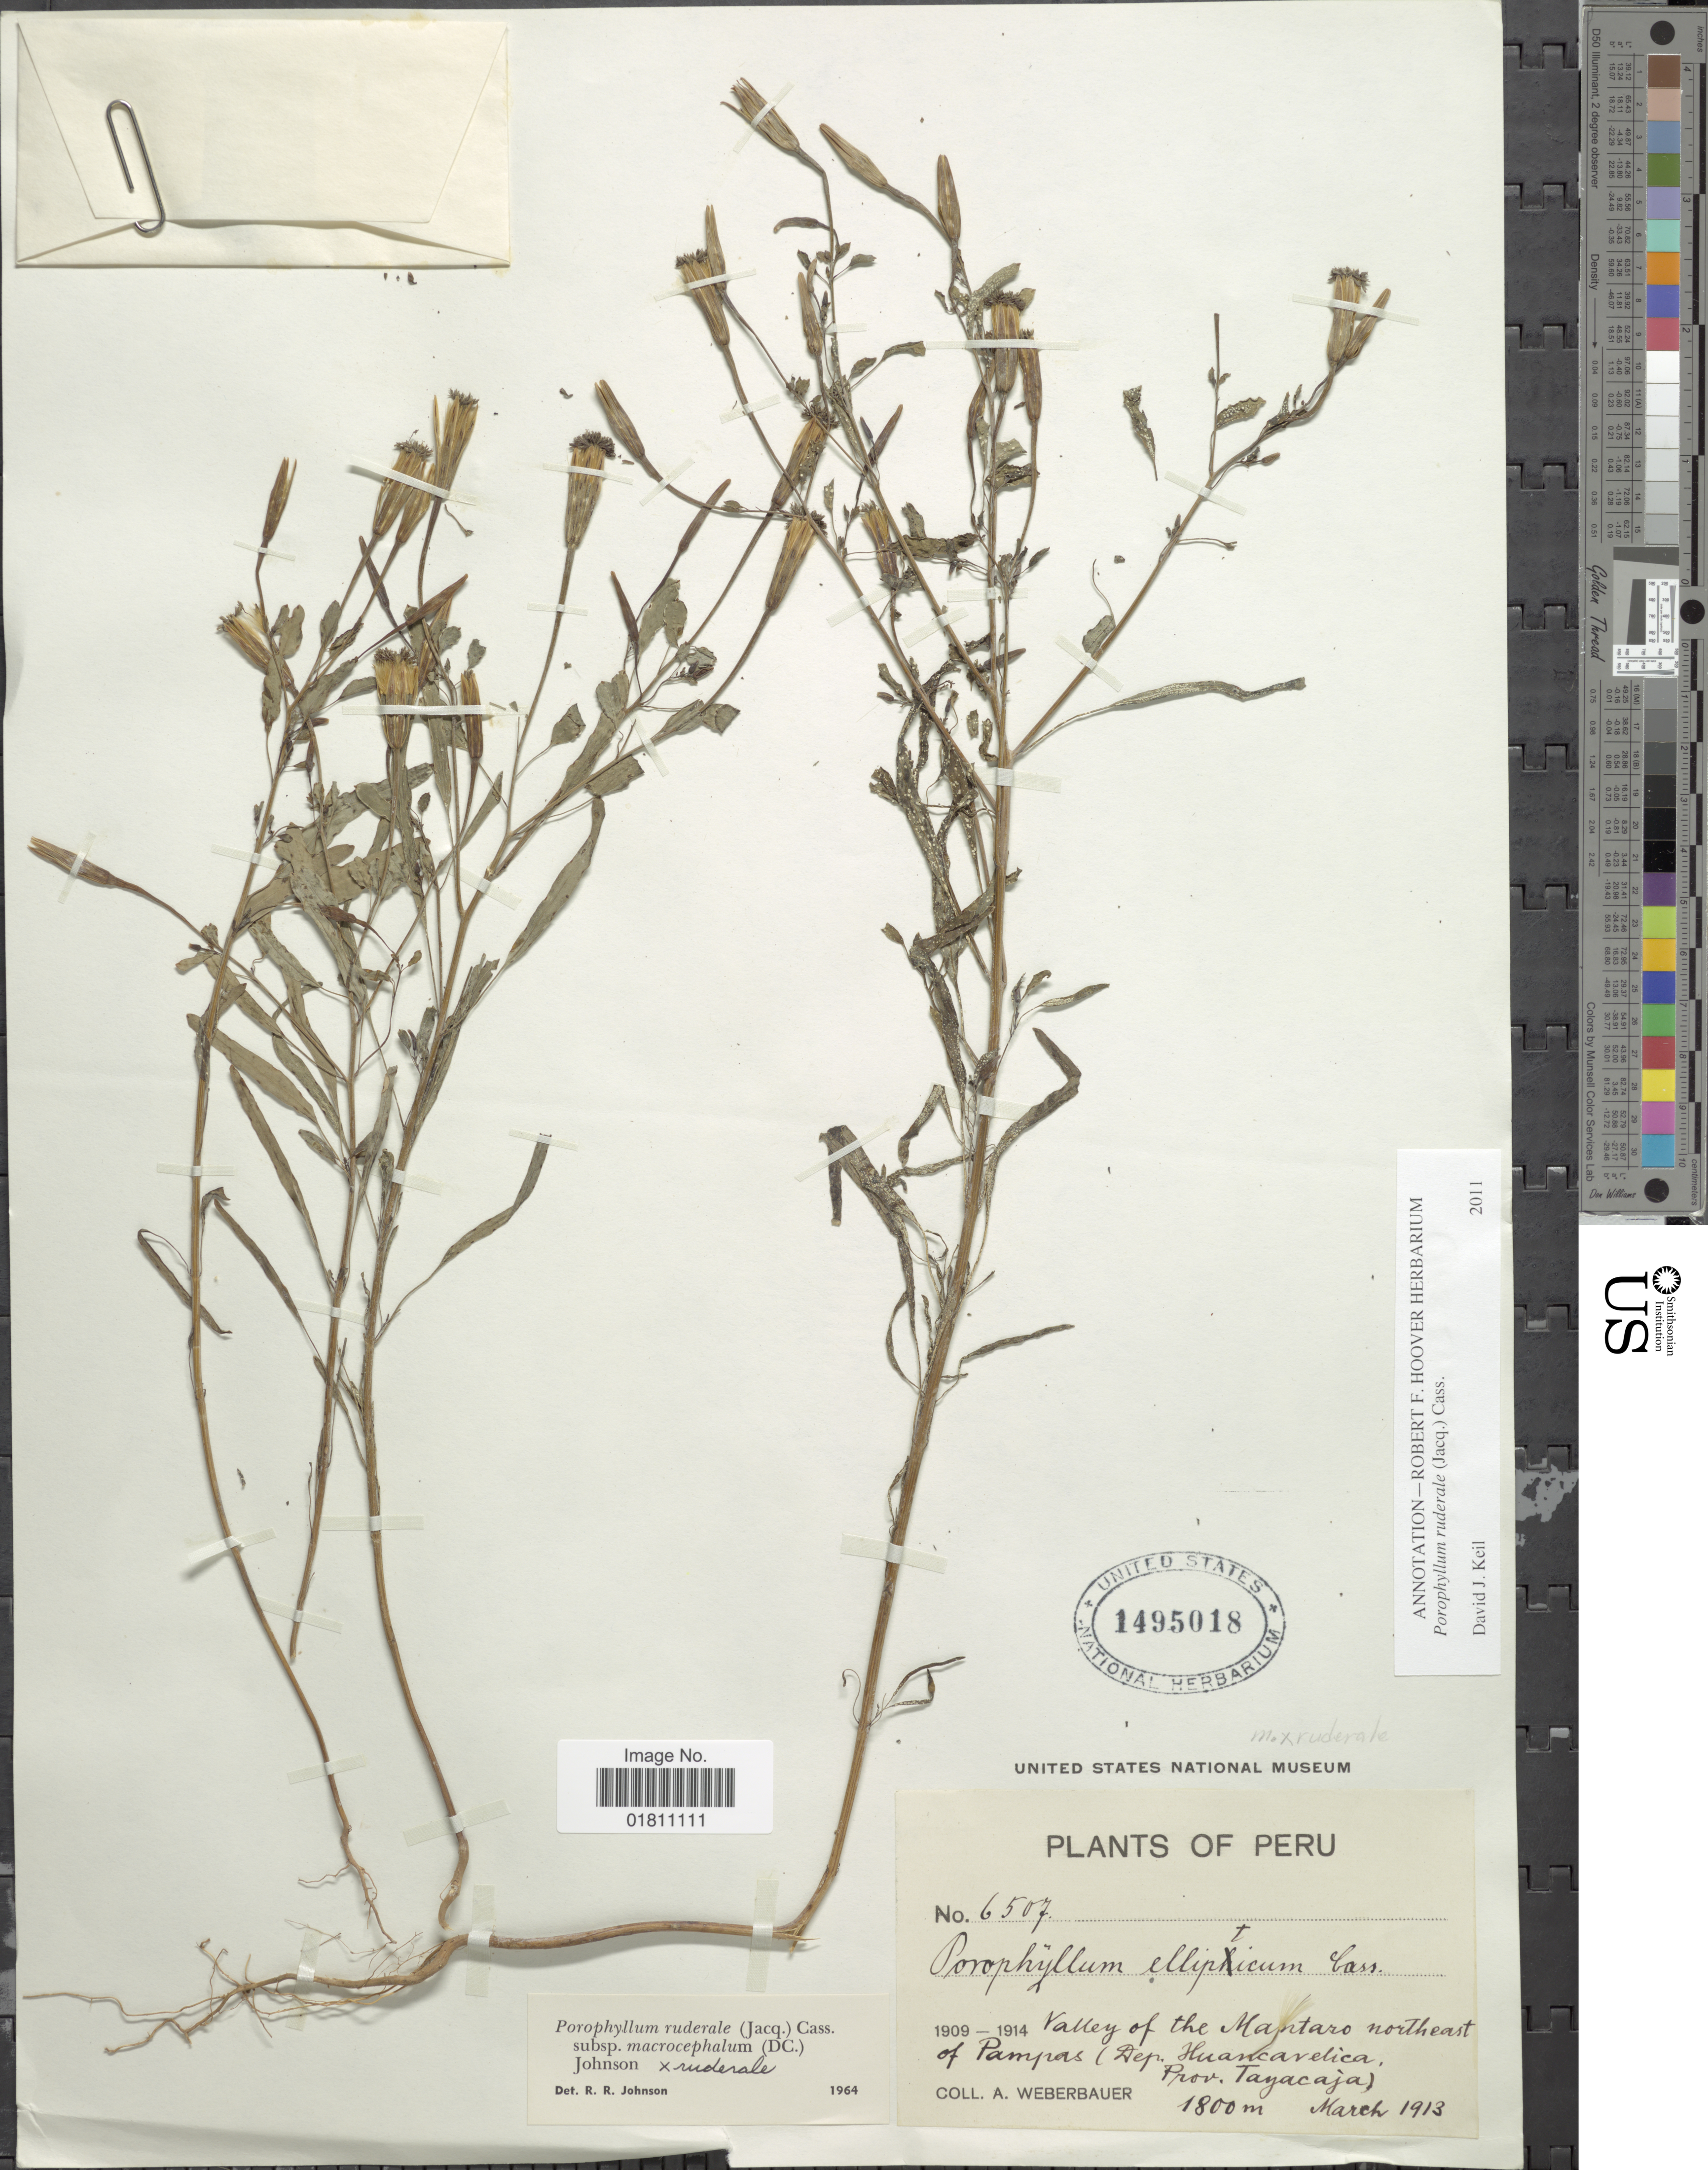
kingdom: Plantae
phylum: Tracheophyta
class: Magnoliopsida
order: Asterales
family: Asteraceae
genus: Porophyllum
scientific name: Porophyllum ruderale subsp. ruderale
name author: (Jacq.) Cass.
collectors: A. Weberbauer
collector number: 6507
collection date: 1913-03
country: Peru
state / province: Huancavelica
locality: Valley of the Mantaro northeast of Pampas (Dep. Huancavelica, Prov. Tayacaja)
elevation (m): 1800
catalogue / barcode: US 1495018